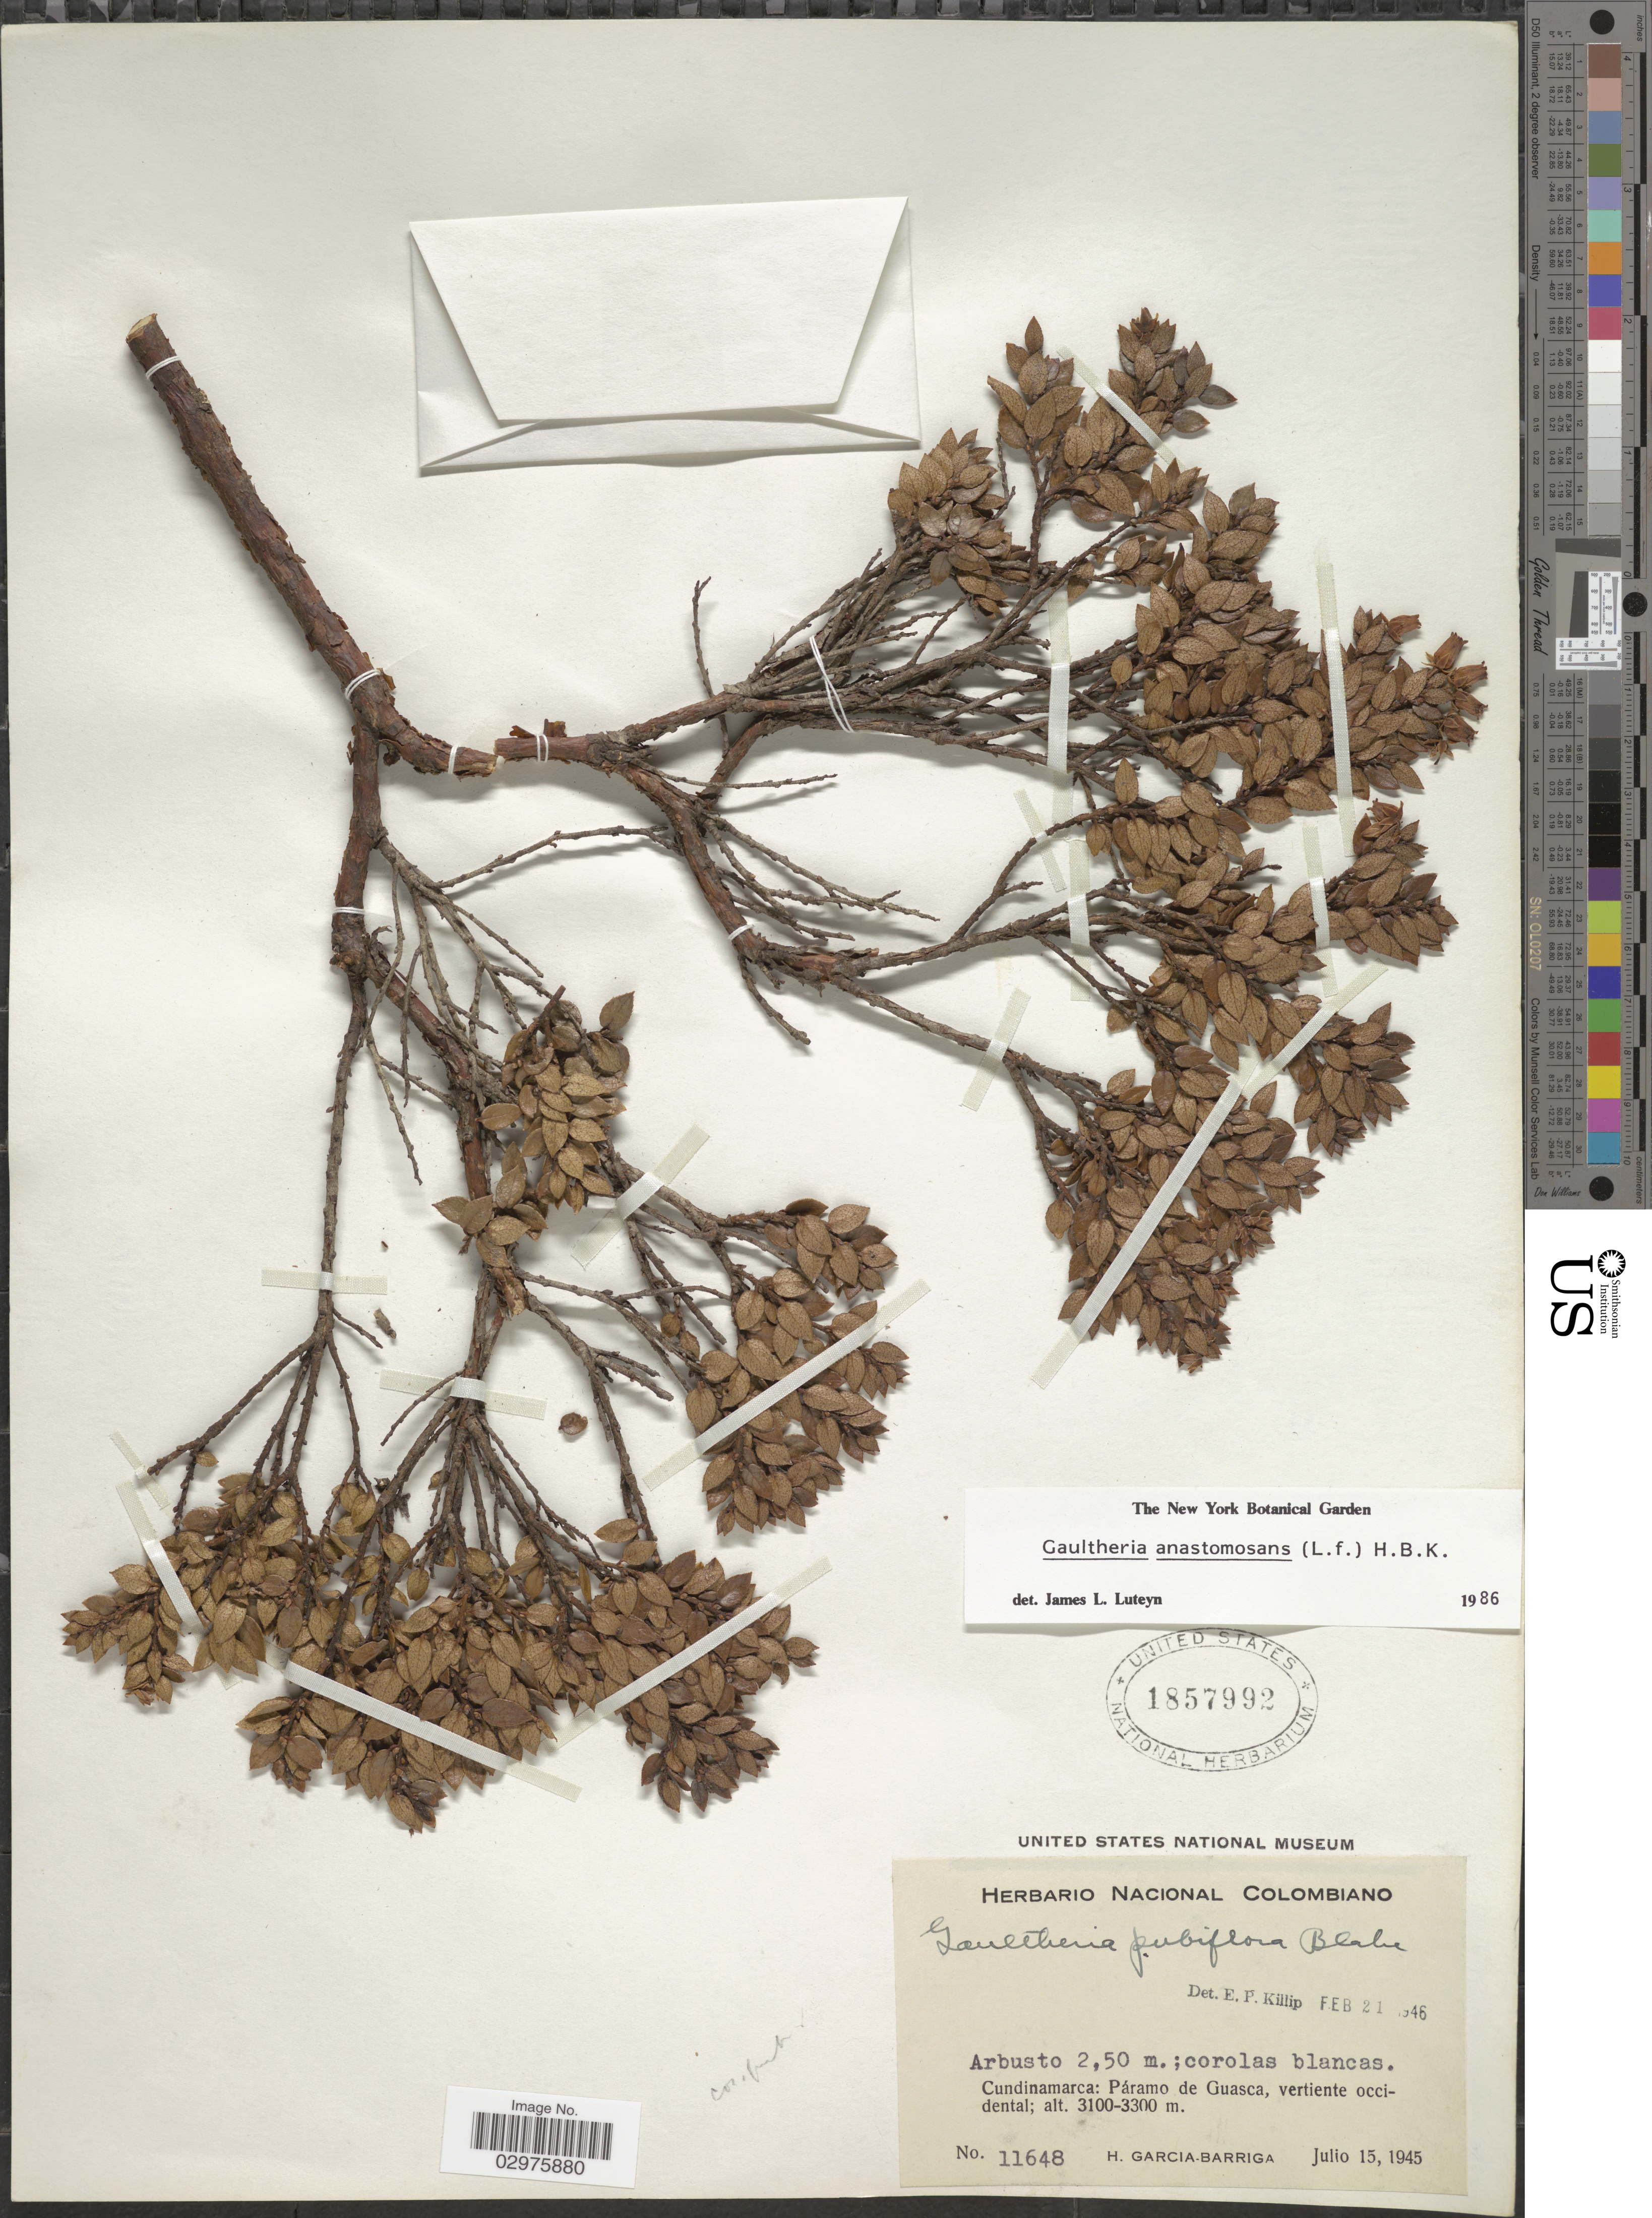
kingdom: Plantae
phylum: Tracheophyta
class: Magnoliopsida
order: Ericales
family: Ericaceae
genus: Gaultheria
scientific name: Gaultheria anastomosans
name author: (L. f.) Kunth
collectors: H. García Barriga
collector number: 11648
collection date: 1945-07-15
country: Colombia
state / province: Cundinamarca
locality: Cundinamarca: Páramo de Guasca, vertiente occidental.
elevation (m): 3100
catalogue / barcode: US 1857992